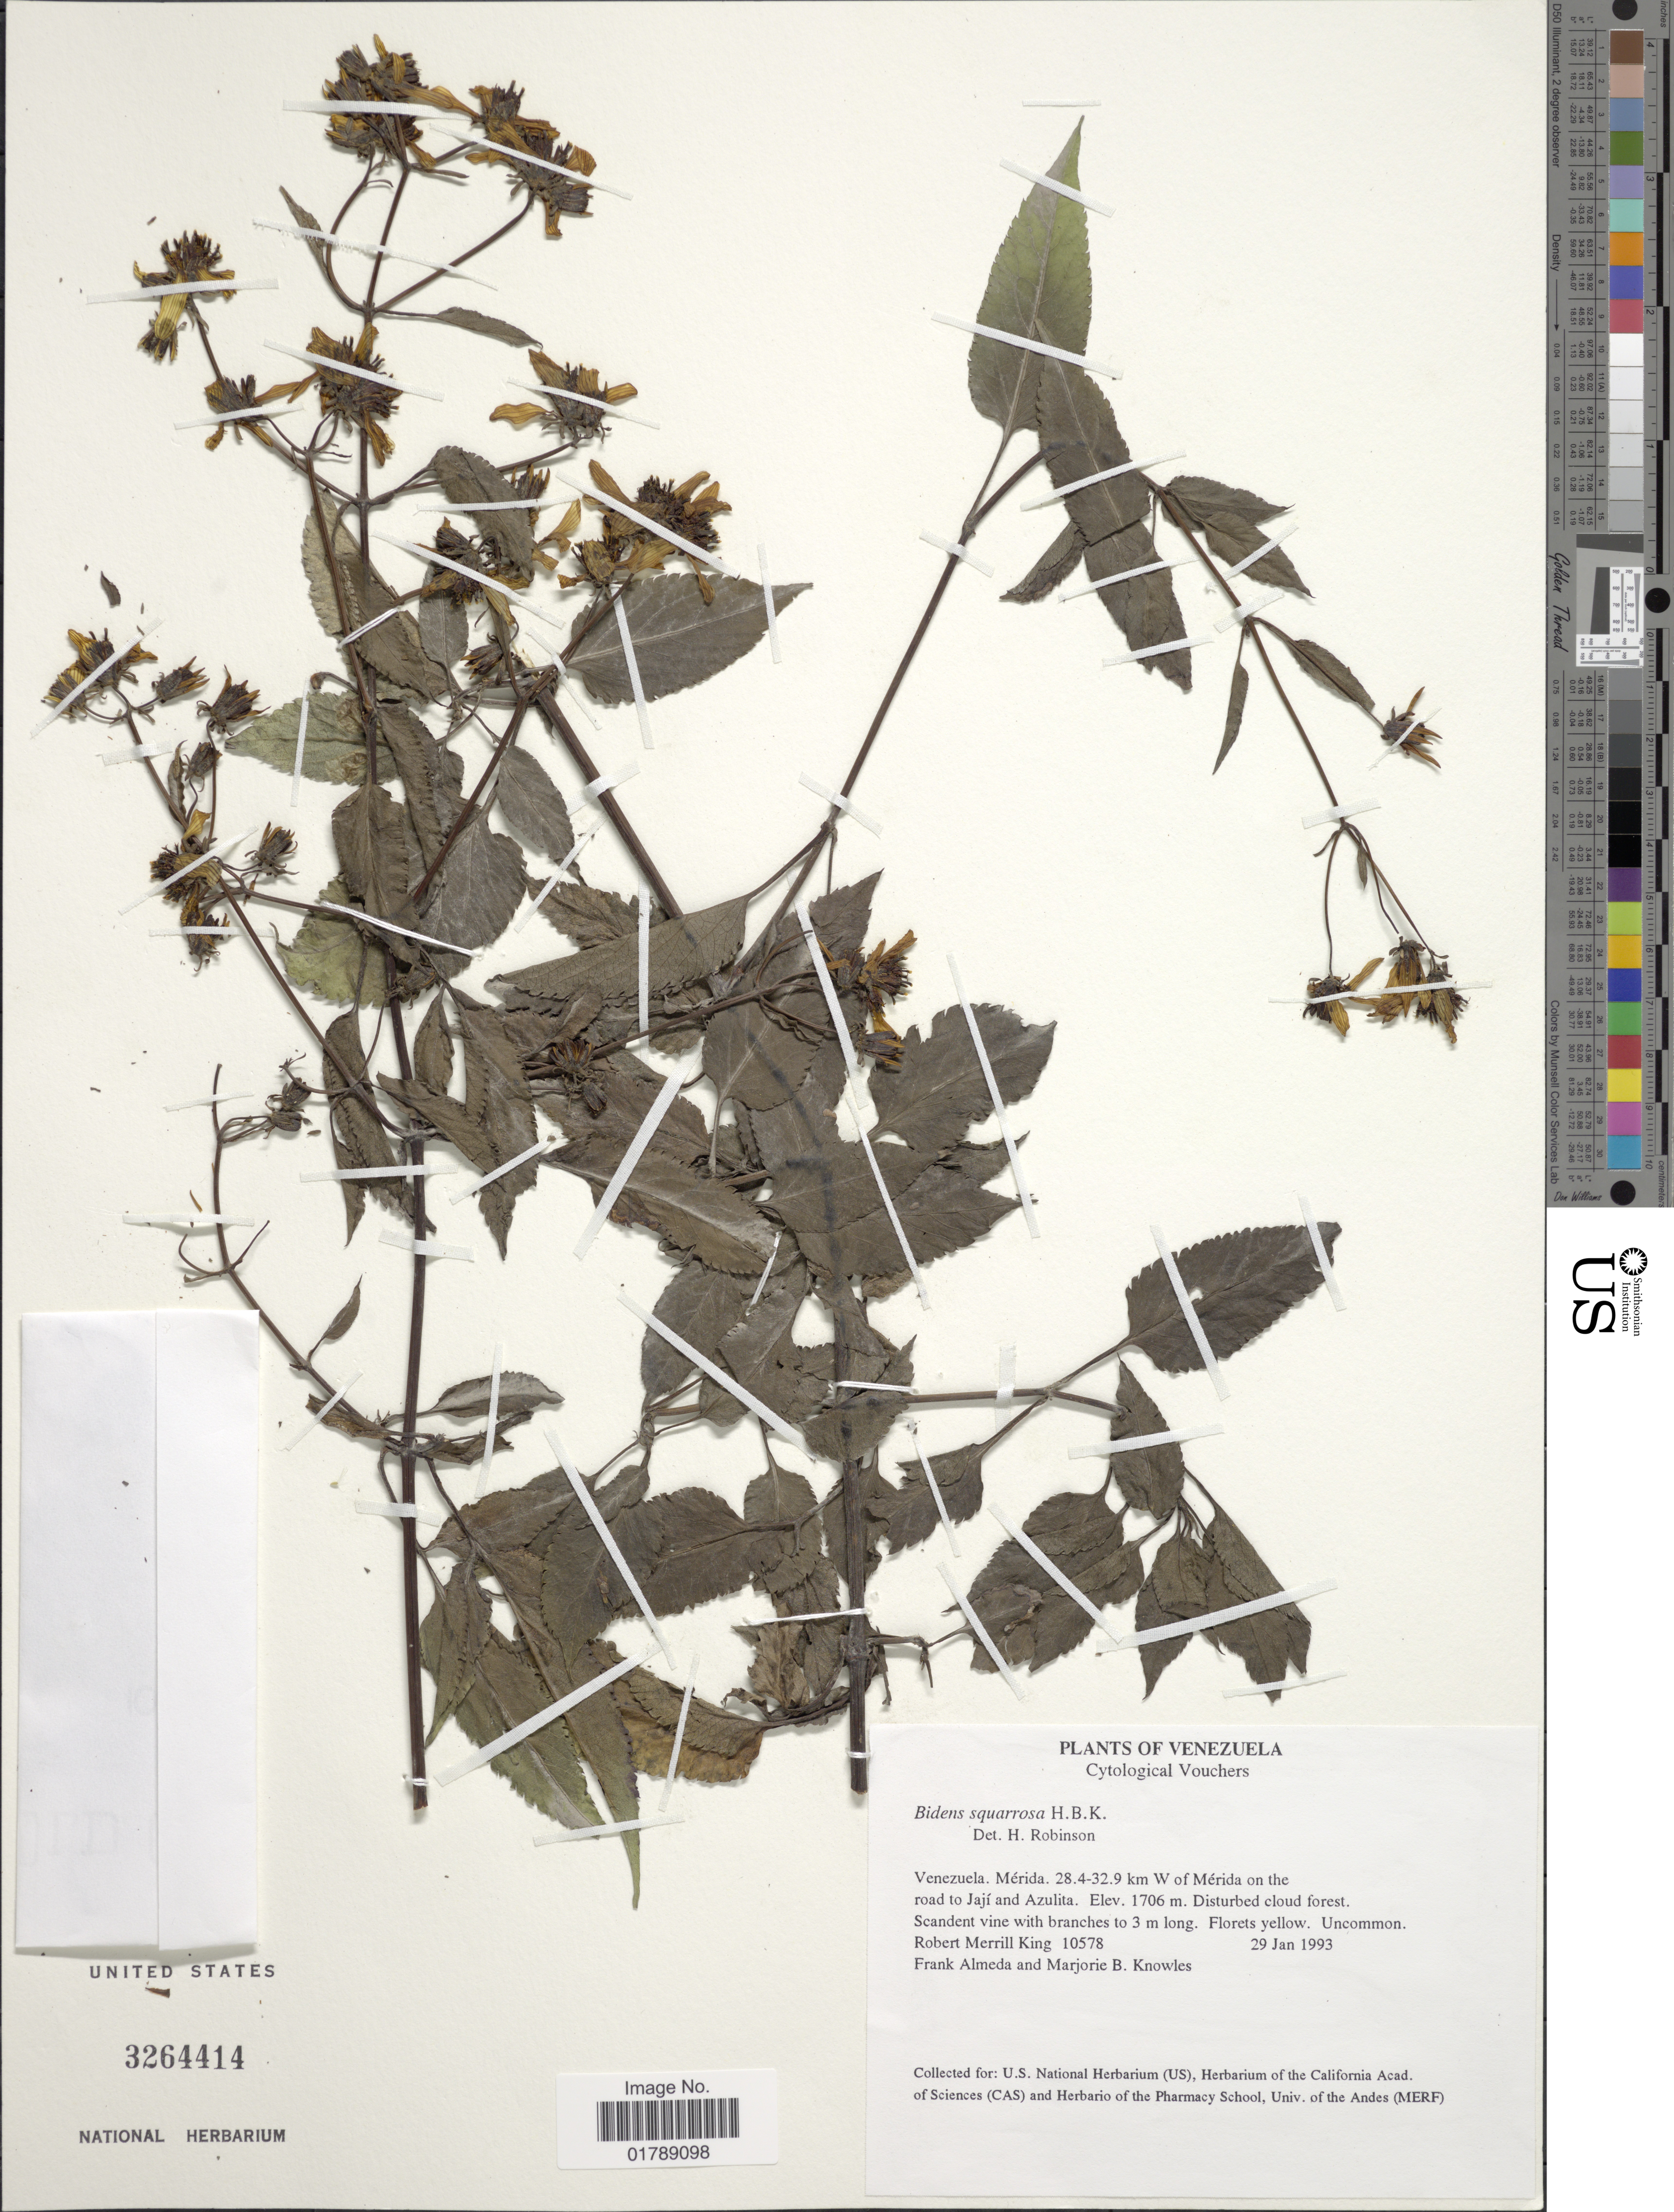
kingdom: Plantae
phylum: Tracheophyta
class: Magnoliopsida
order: Asterales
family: Asteraceae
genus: Bidens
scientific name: Bidens squarrosa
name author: Kunth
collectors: R. M. King, F. Almeda & M. B. Knowles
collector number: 10578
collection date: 1993-01-29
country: Venezuela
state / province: Mérida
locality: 28.4-32.9 km W of Mérida on the road to Jají and Azulita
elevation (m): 1706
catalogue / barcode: US 3264414